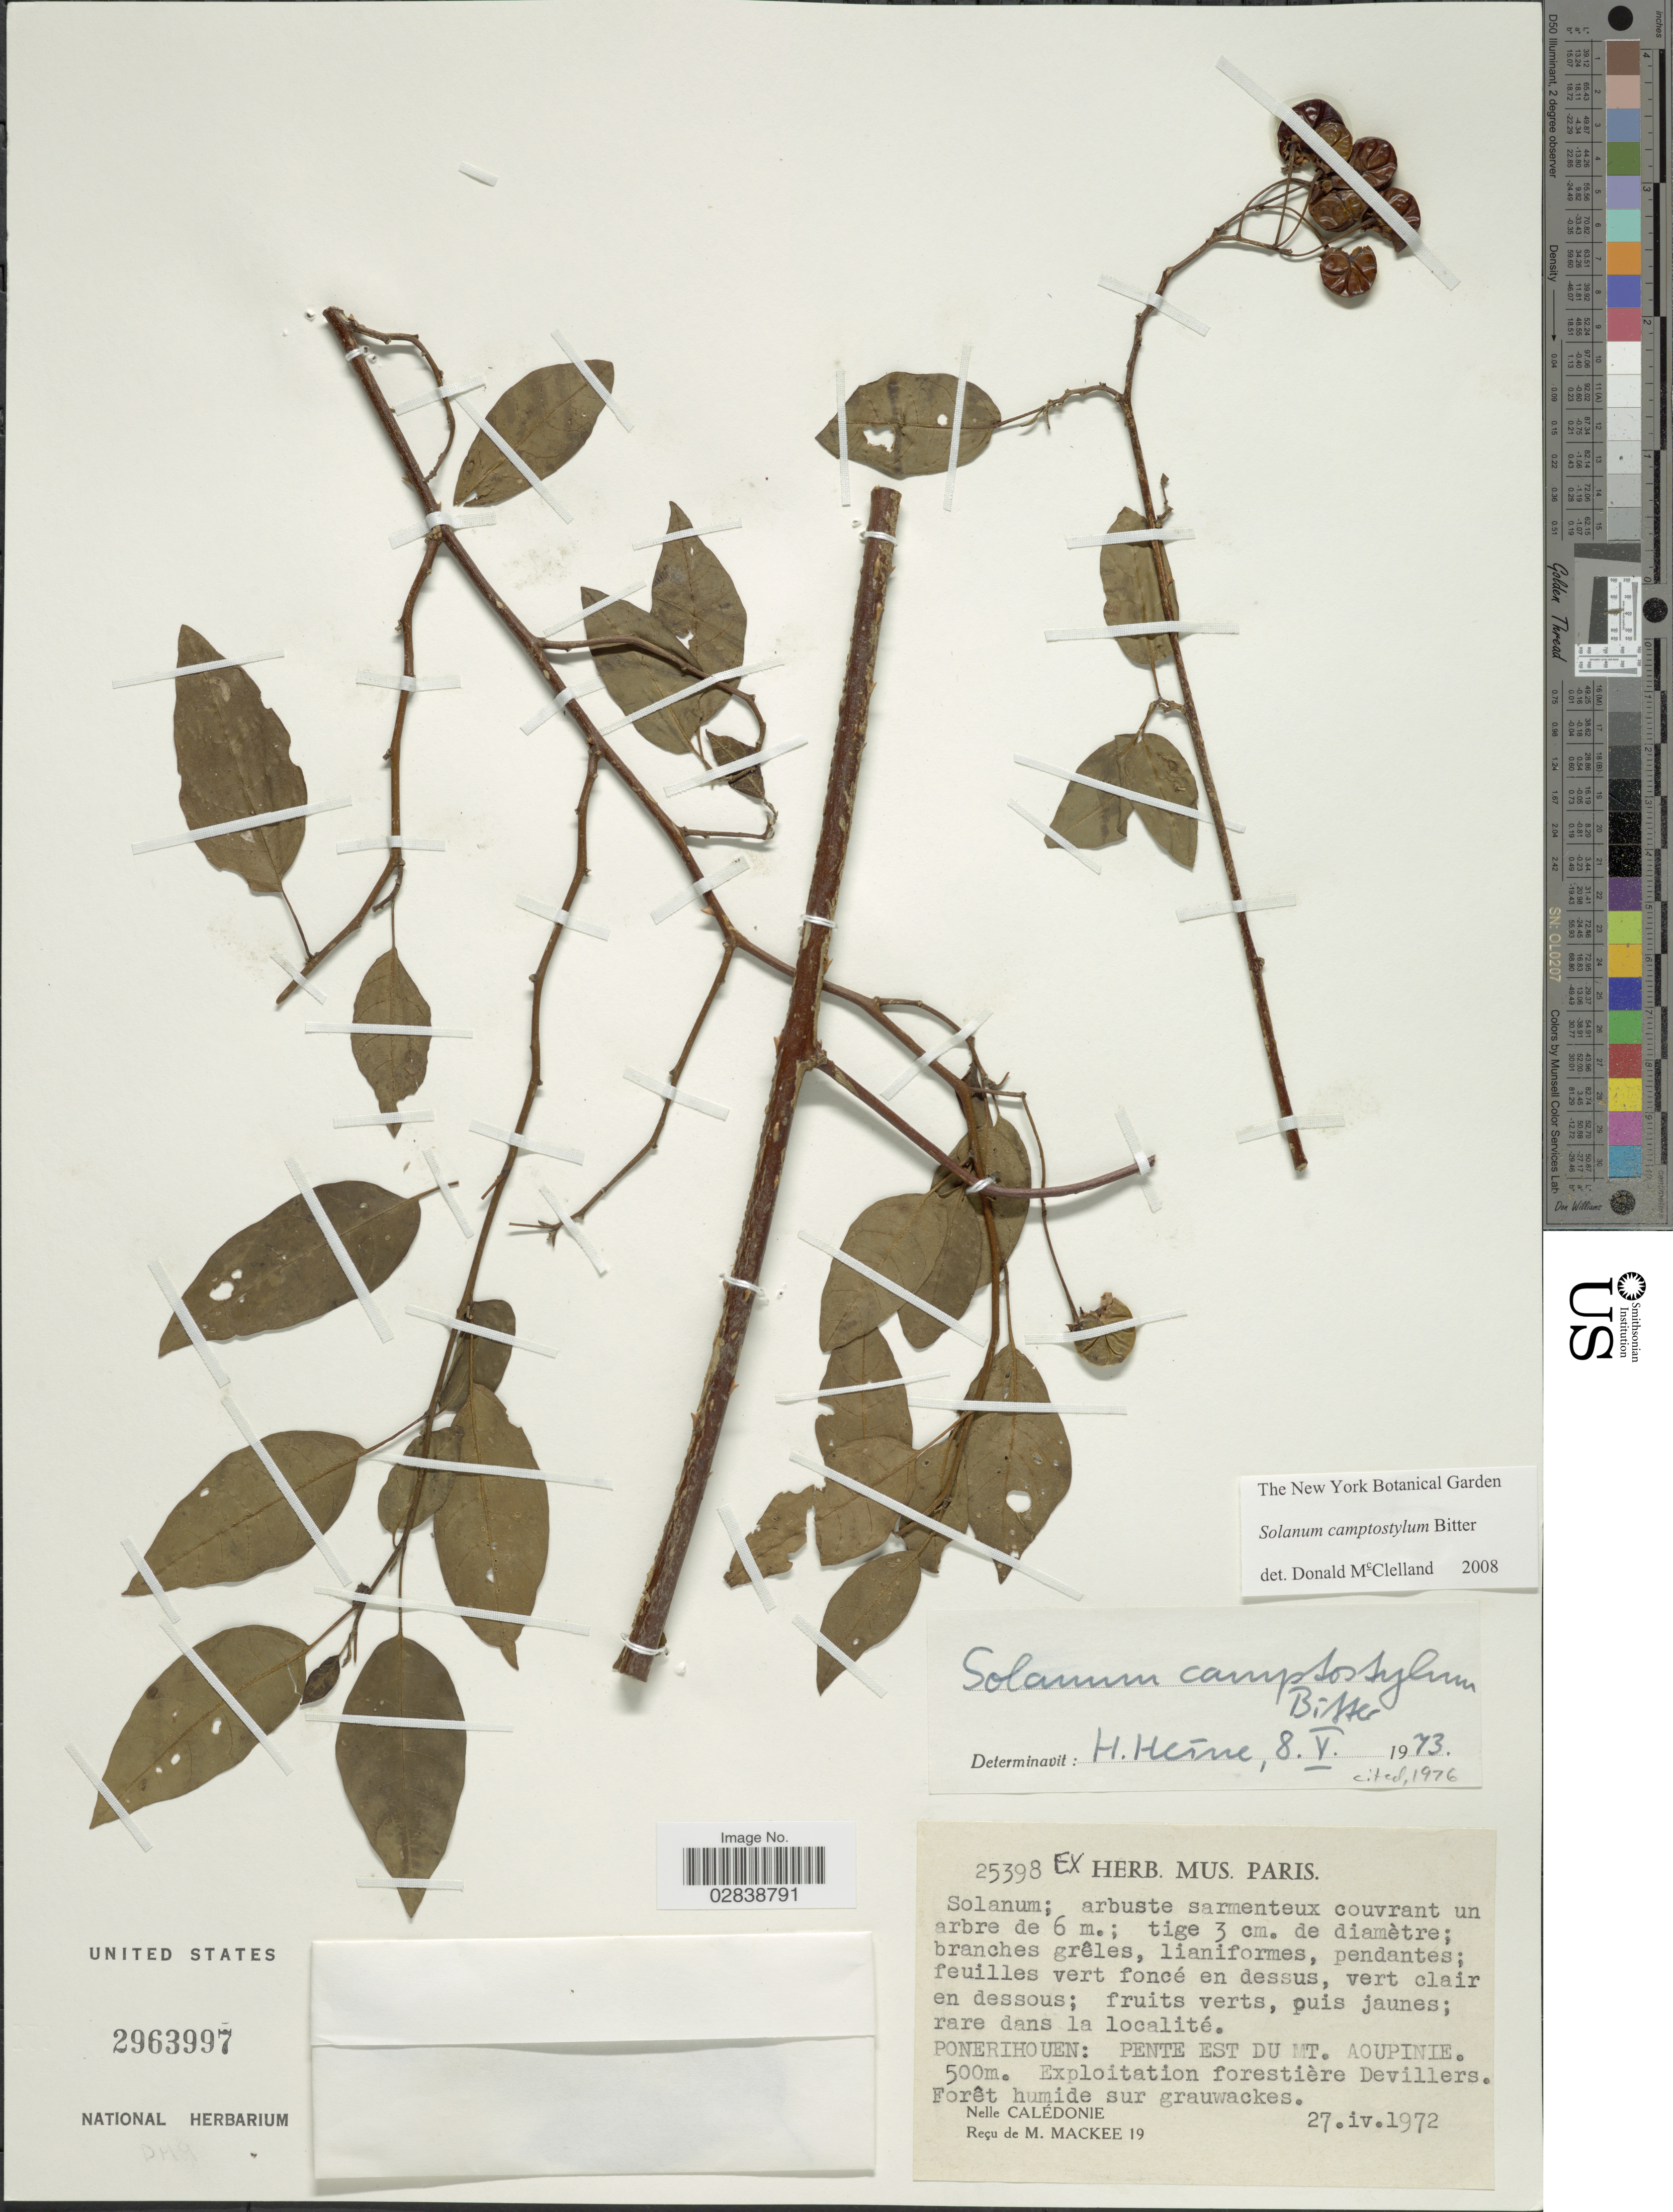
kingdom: Plantae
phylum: Tracheophyta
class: Magnoliopsida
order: Solanales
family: Solanaceae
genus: Solanum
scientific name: Solanum camptostylum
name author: Bitter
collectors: M. Mackee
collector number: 25398/19?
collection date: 1972-04-27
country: New Caledonia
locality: Ponerihouen: Pente est du Mt. Aoupinie. Nelle Calédonie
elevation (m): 500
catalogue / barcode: US 2963997